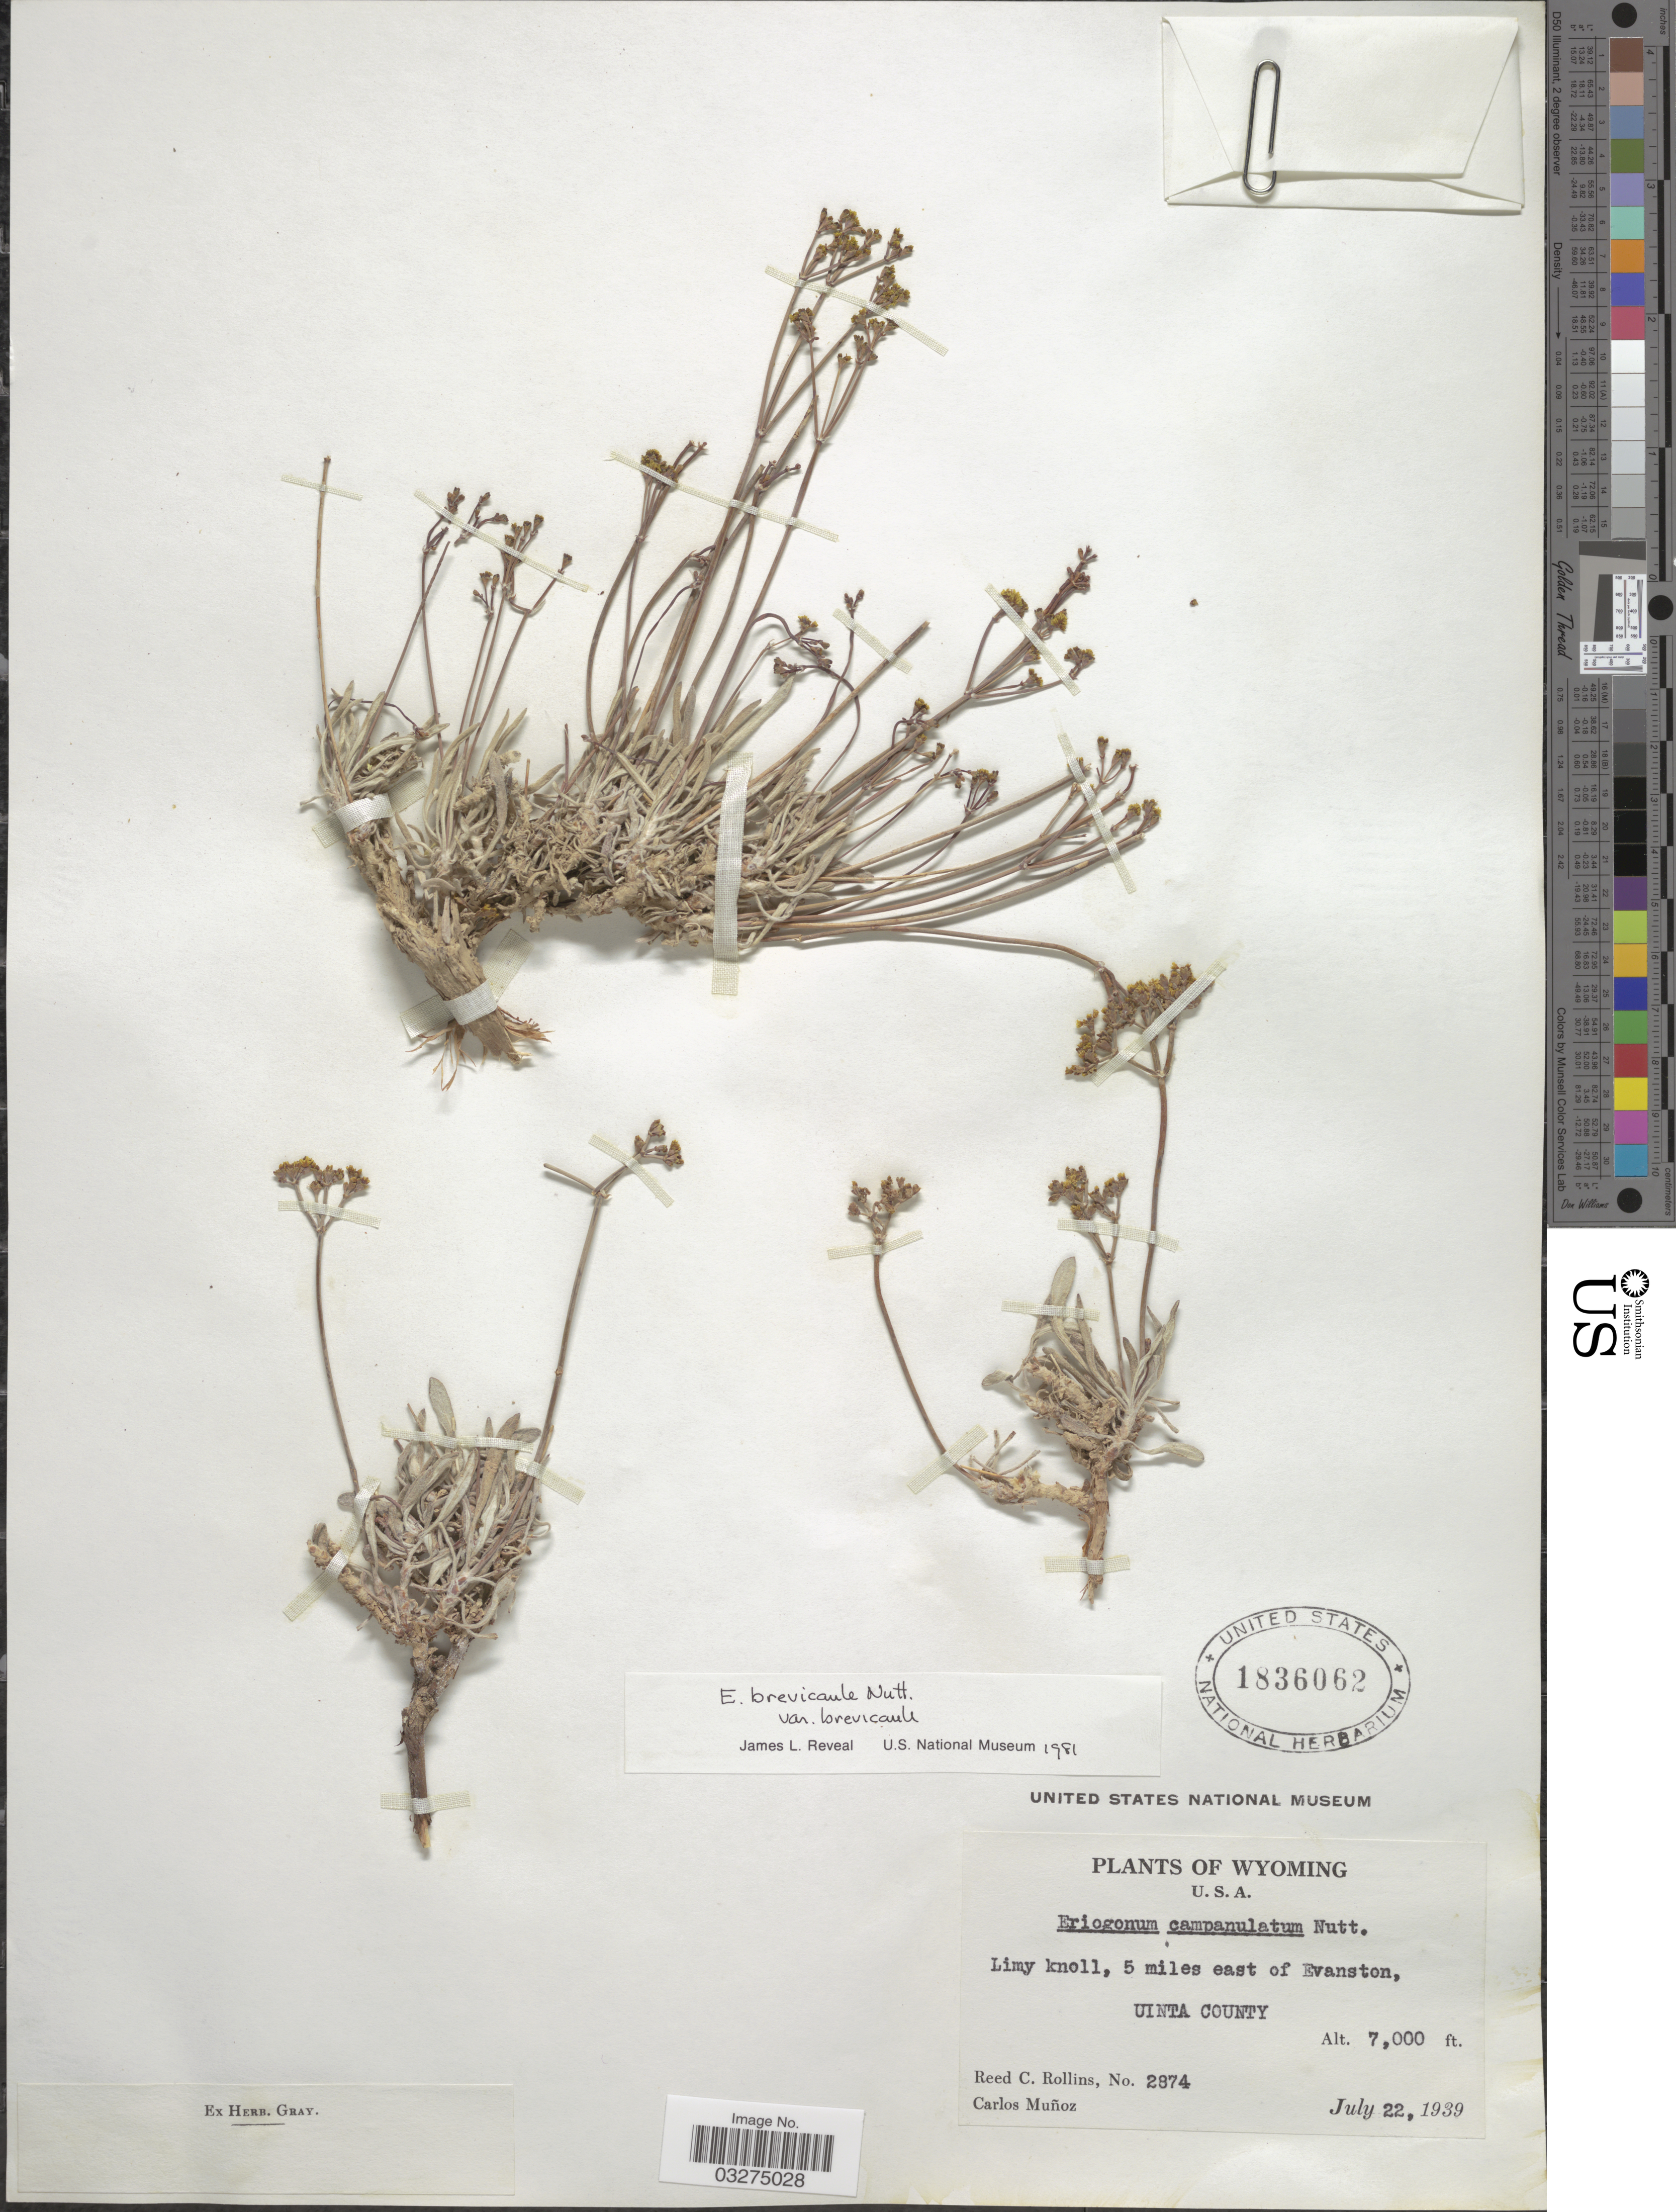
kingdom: Plantae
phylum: Tracheophyta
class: Magnoliopsida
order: Caryophyllales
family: Polygonaceae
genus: Eriogonum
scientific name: Eriogonum brevicaule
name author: Nutt.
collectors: R. C. Rollins & C. Muñoz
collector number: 2874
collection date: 1939-07-22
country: United States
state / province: Wyoming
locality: U.S.A. 5 miles east of Evanston, Uinta County.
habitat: limy knoll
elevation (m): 2134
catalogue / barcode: US 1836062